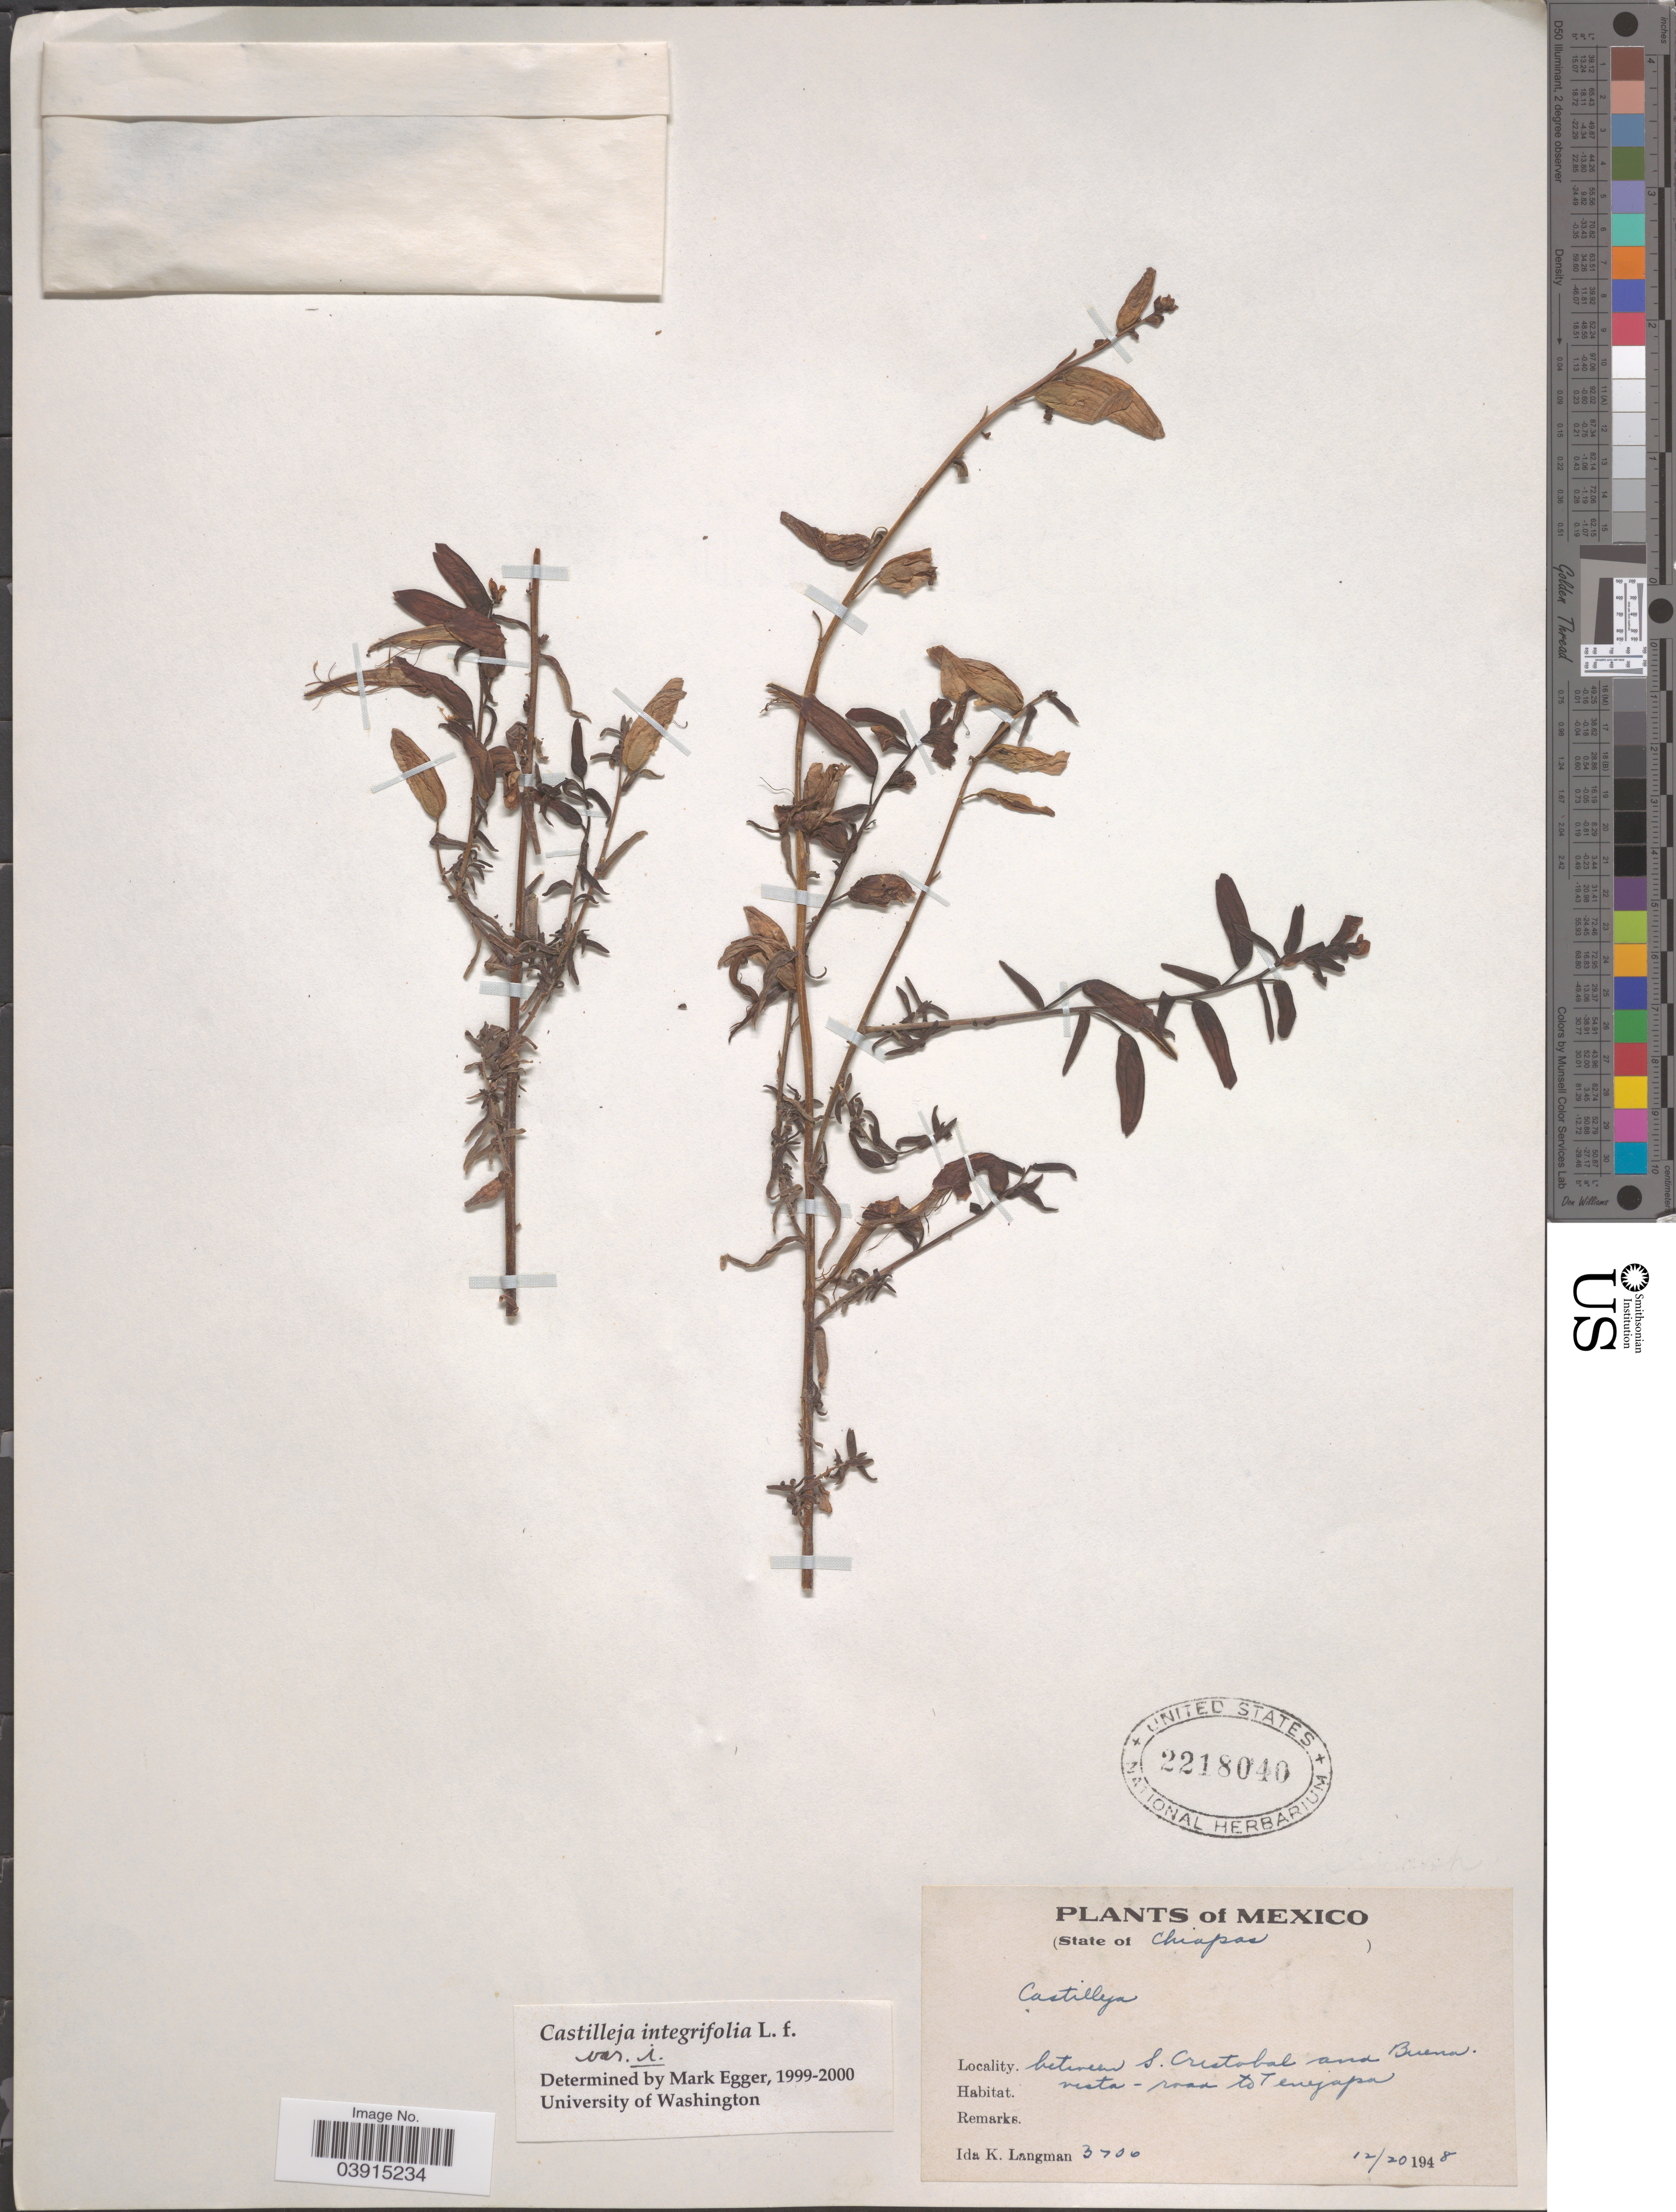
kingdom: Plantae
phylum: Tracheophyta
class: Magnoliopsida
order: Lamiales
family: Orobanchaceae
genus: Castilleja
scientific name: Castilleja integrifolia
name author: L. f.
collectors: I. K. Langman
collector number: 3700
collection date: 1948-12-20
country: Mexico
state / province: Chiapas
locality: Between S. Cristobal and Buena Vista - road to Tenejapa.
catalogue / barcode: US 2218040